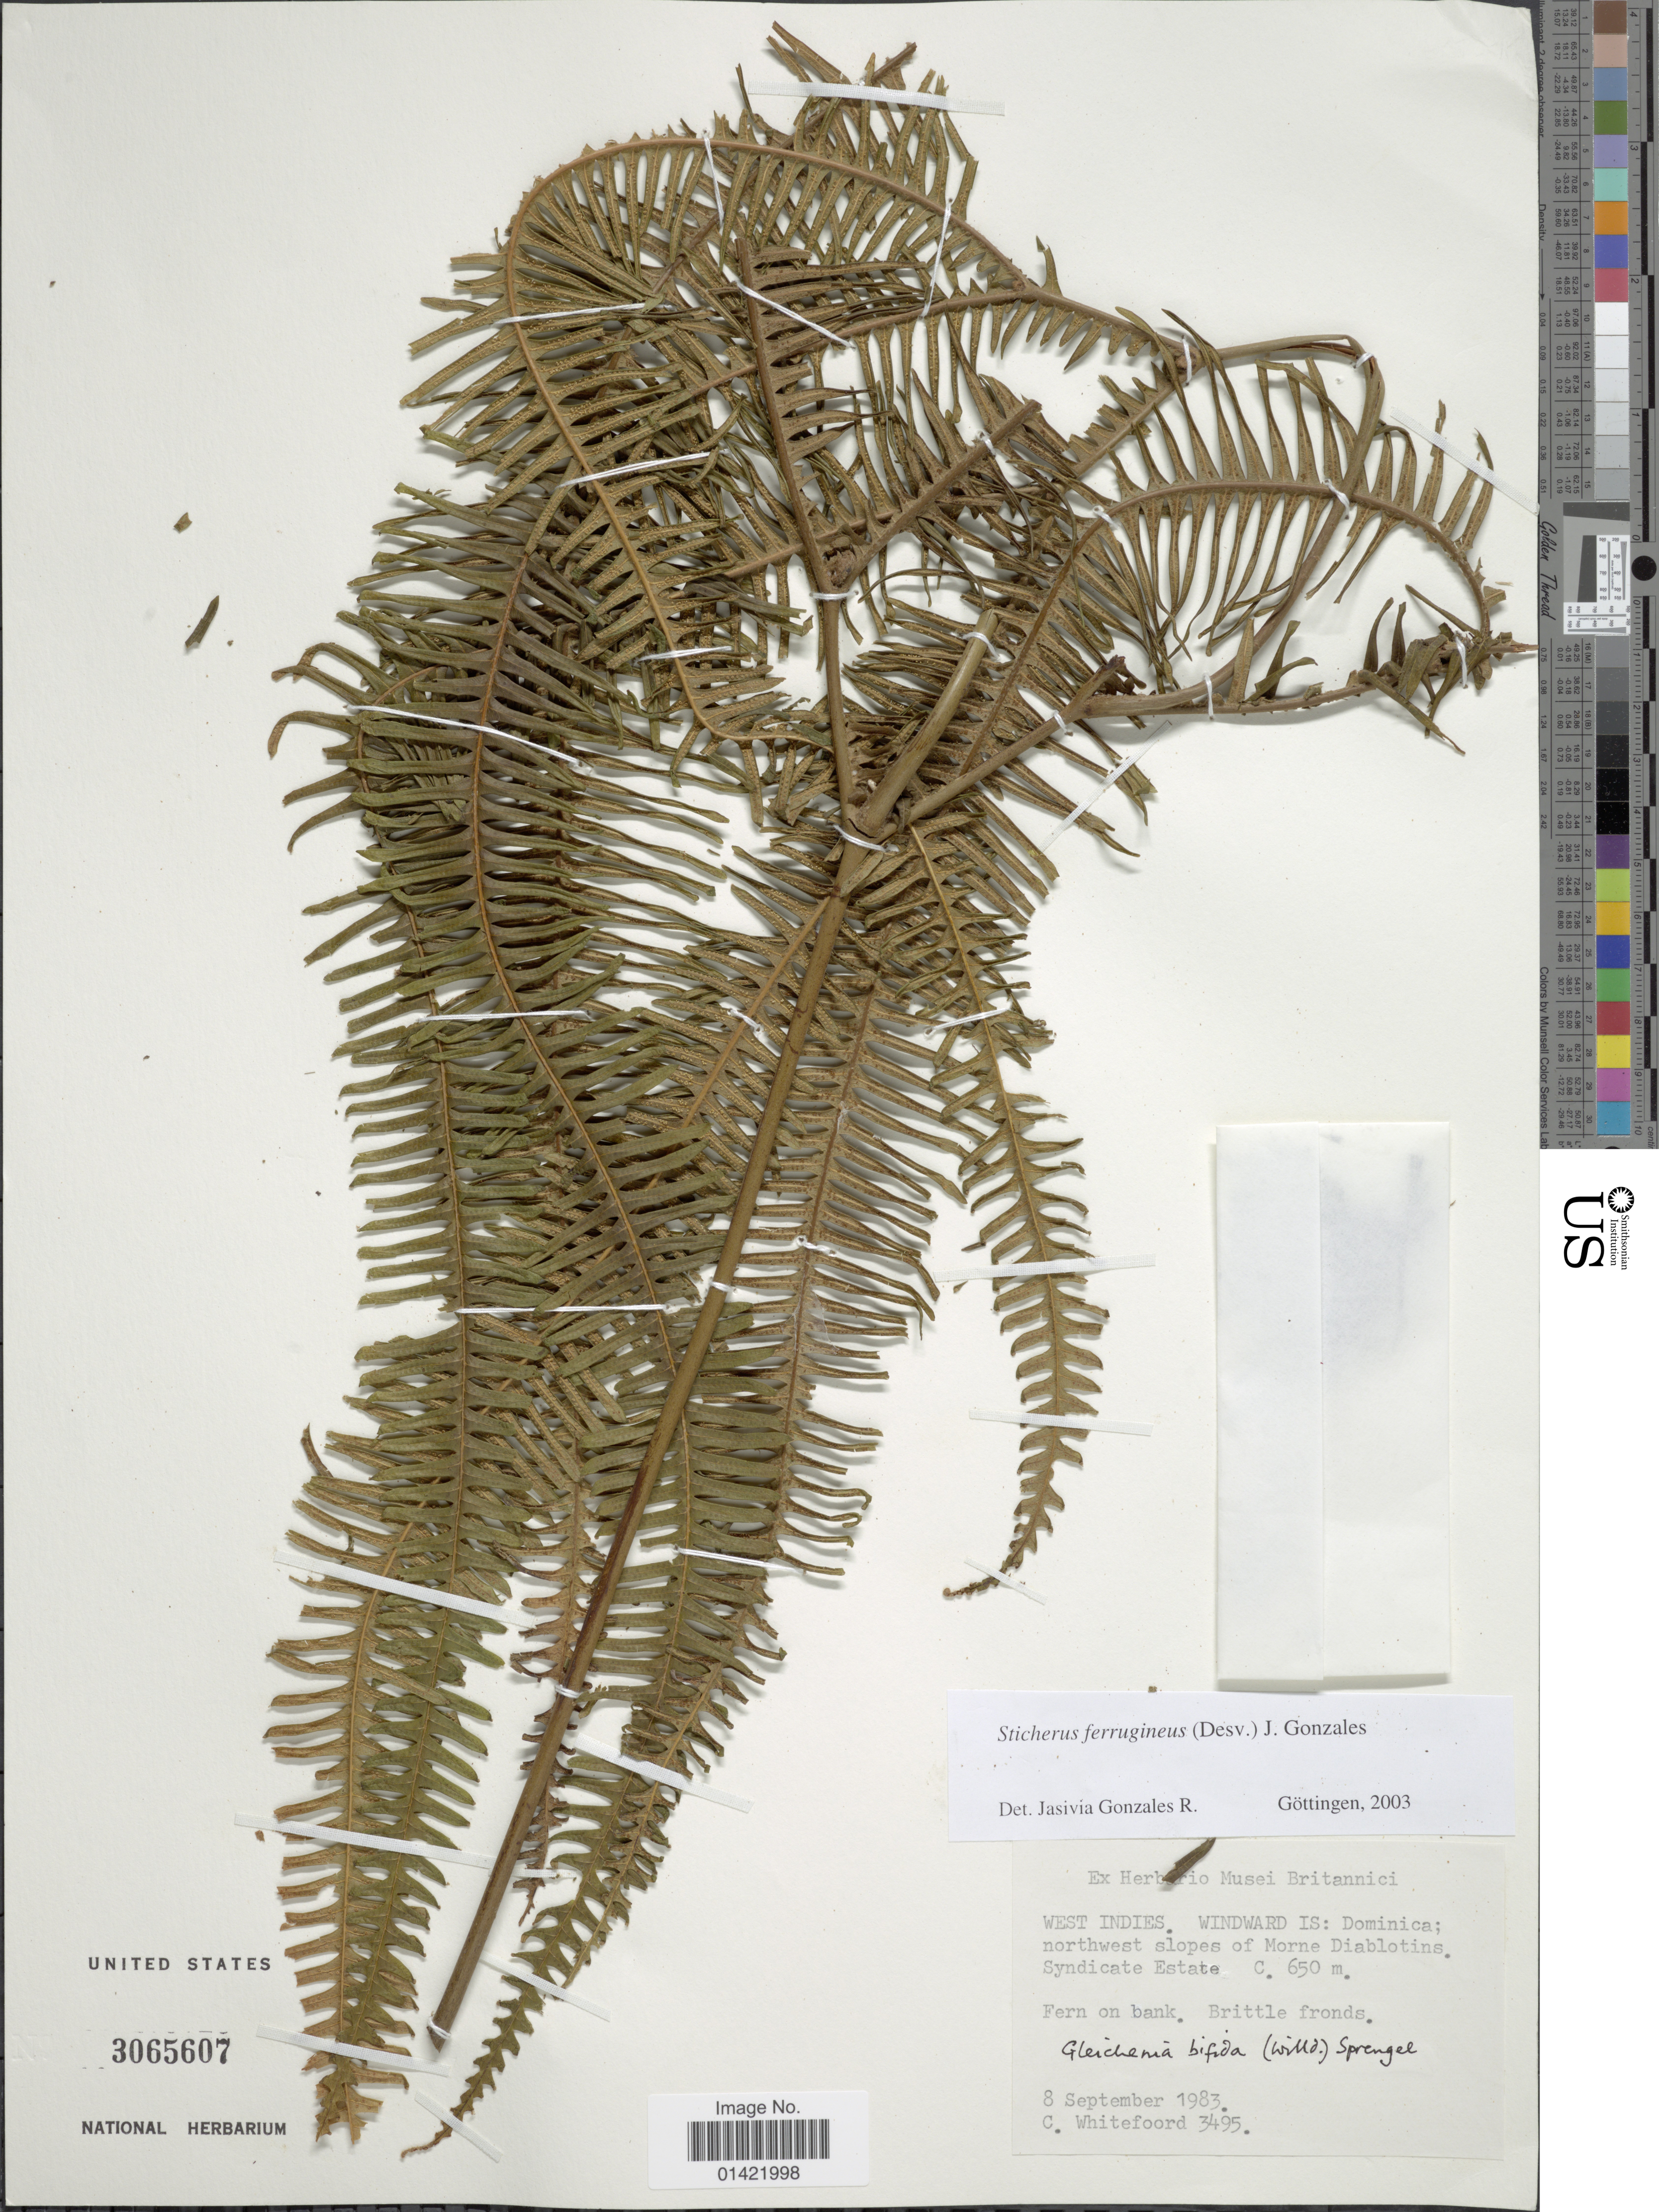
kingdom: Plantae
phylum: Tracheophyta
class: Polypodiopsida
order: Gleicheniales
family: Gleicheniaceae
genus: Sticherus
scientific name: Sticherus ferrugineus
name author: (Desv.) J. Gonzales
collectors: C. Whitefoord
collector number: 3495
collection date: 1983-09-08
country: Dominica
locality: West Indies. Windward Is. Northwest slopes of Morne Diablotins. Syndicate Estate.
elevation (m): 650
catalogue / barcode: US 3065607